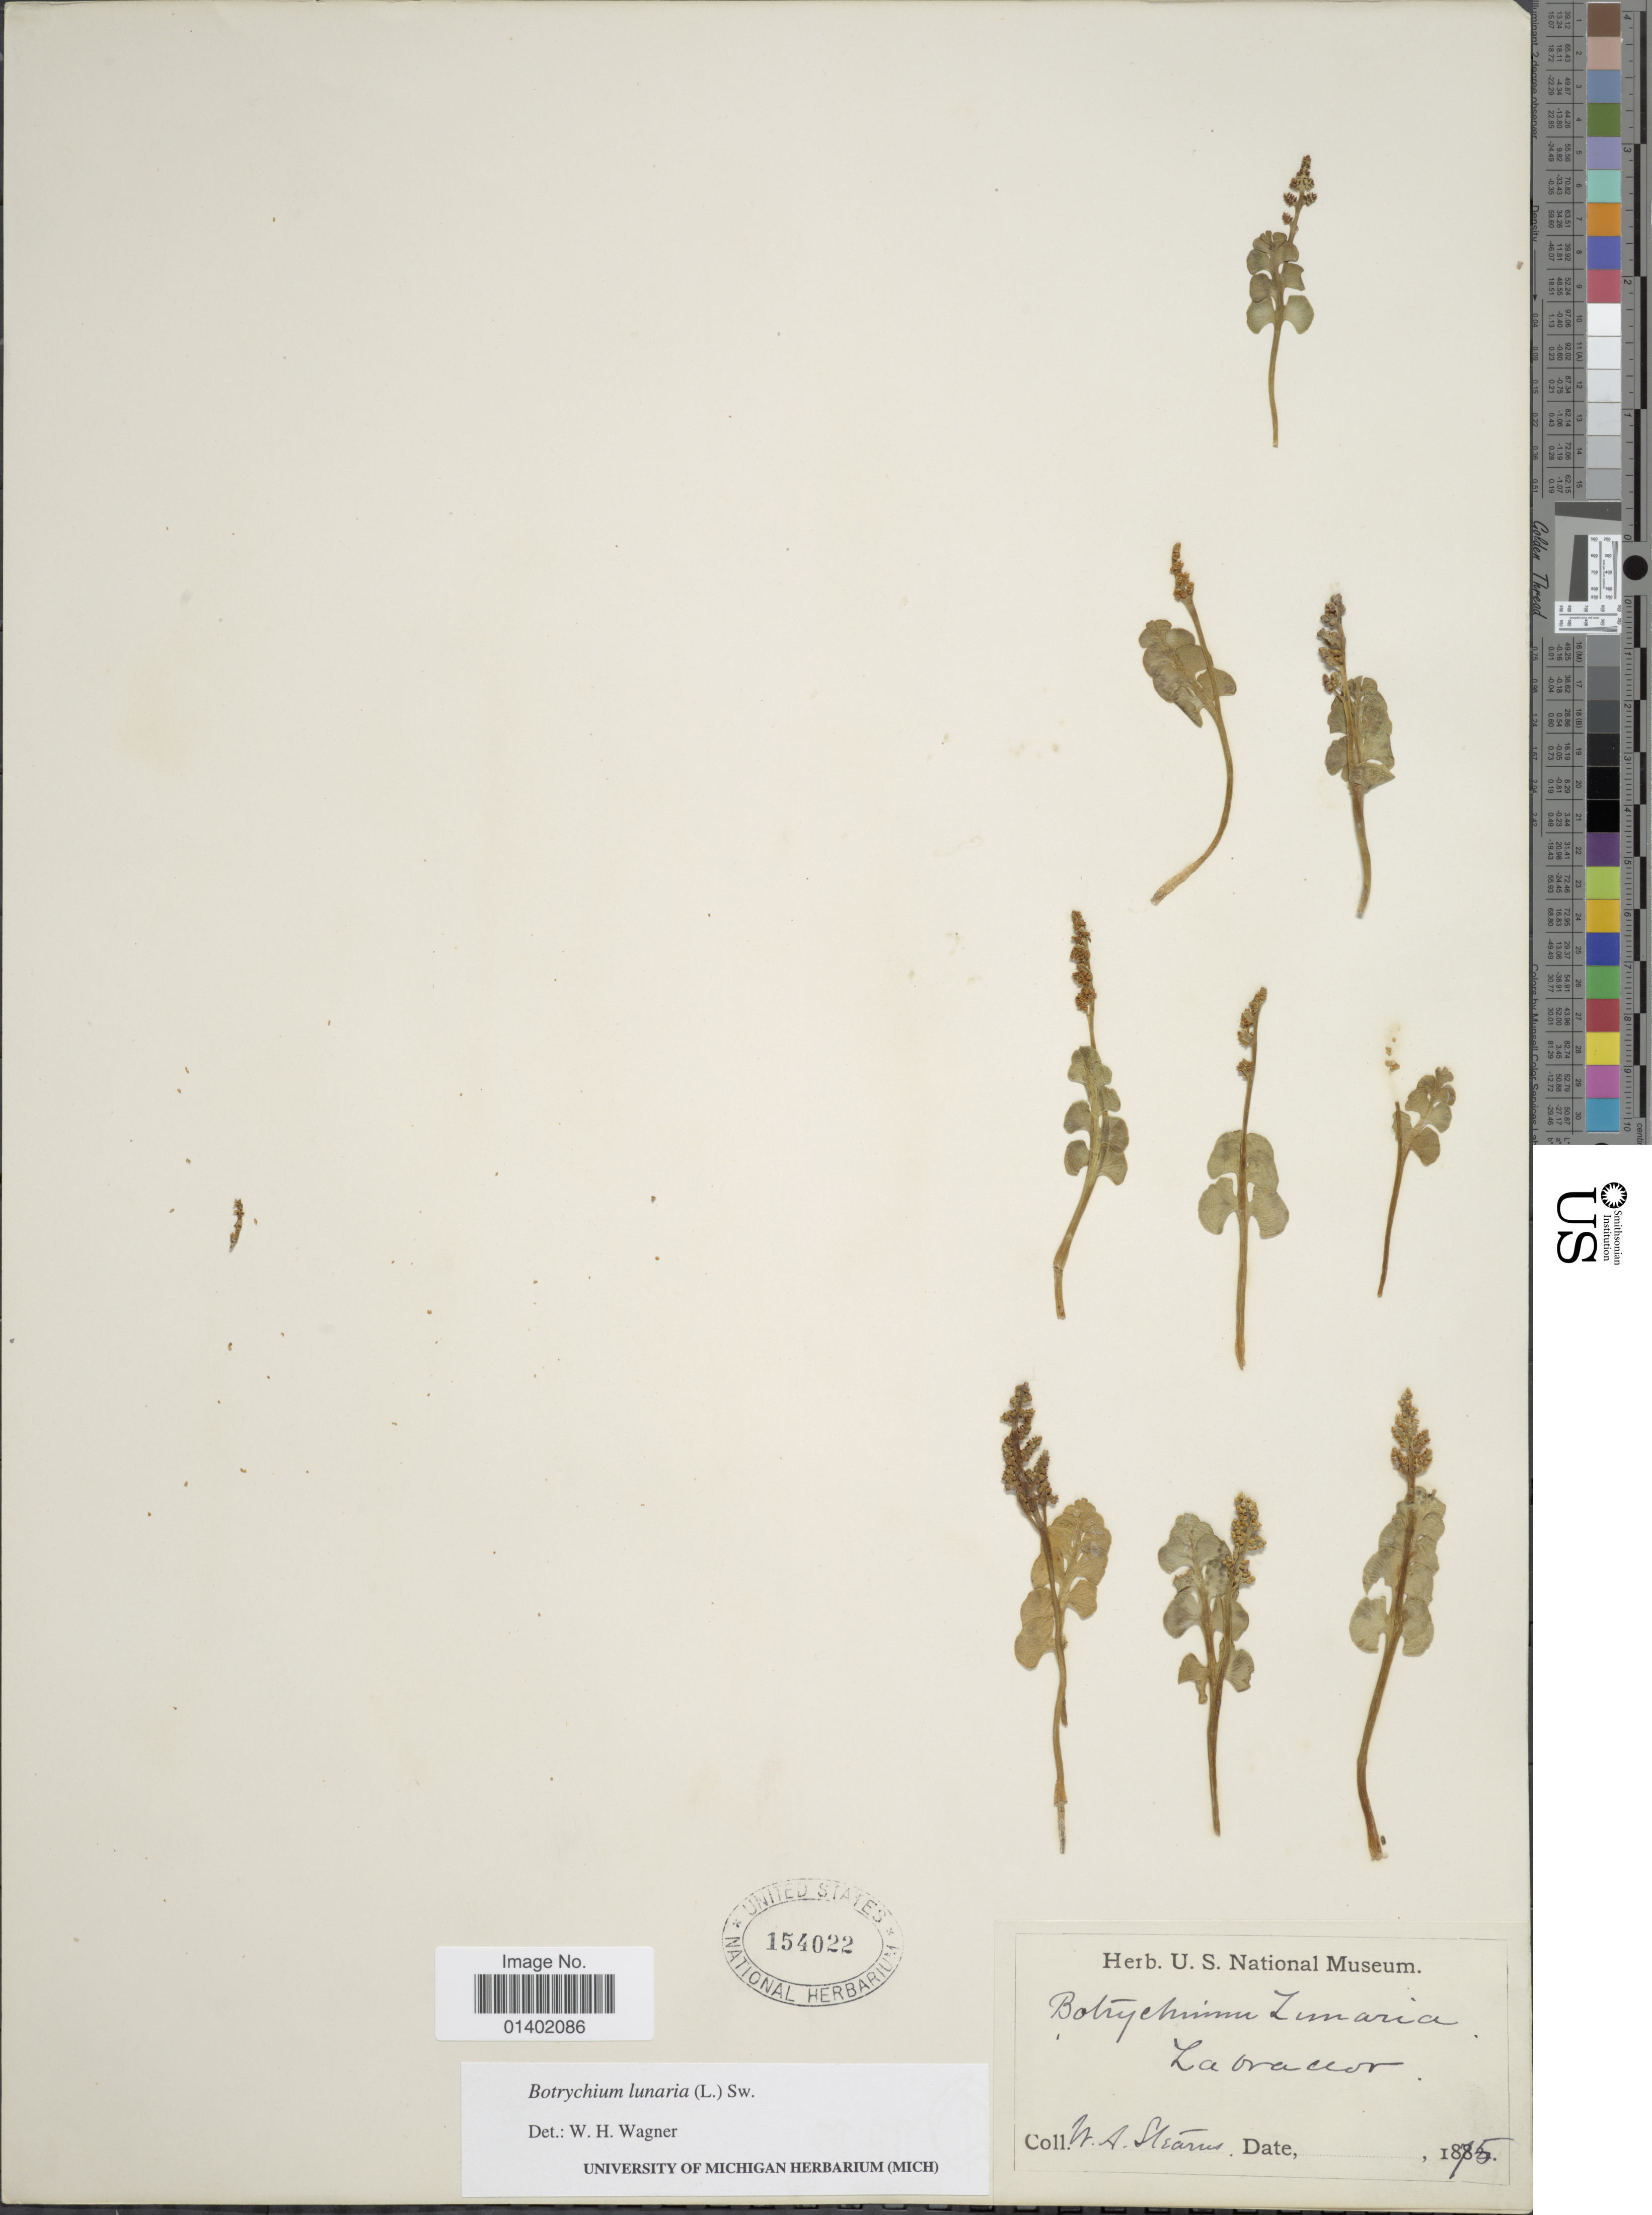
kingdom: Plantae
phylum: Tracheophyta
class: Polypodiopsida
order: Ophioglossales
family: Ophioglossaceae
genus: Botrychium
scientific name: Botrychium lunaria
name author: (L.) Sw.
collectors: W. Stearns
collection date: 1875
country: Canada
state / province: Newfoundland and Labrador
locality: Labrador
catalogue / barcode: US 154022